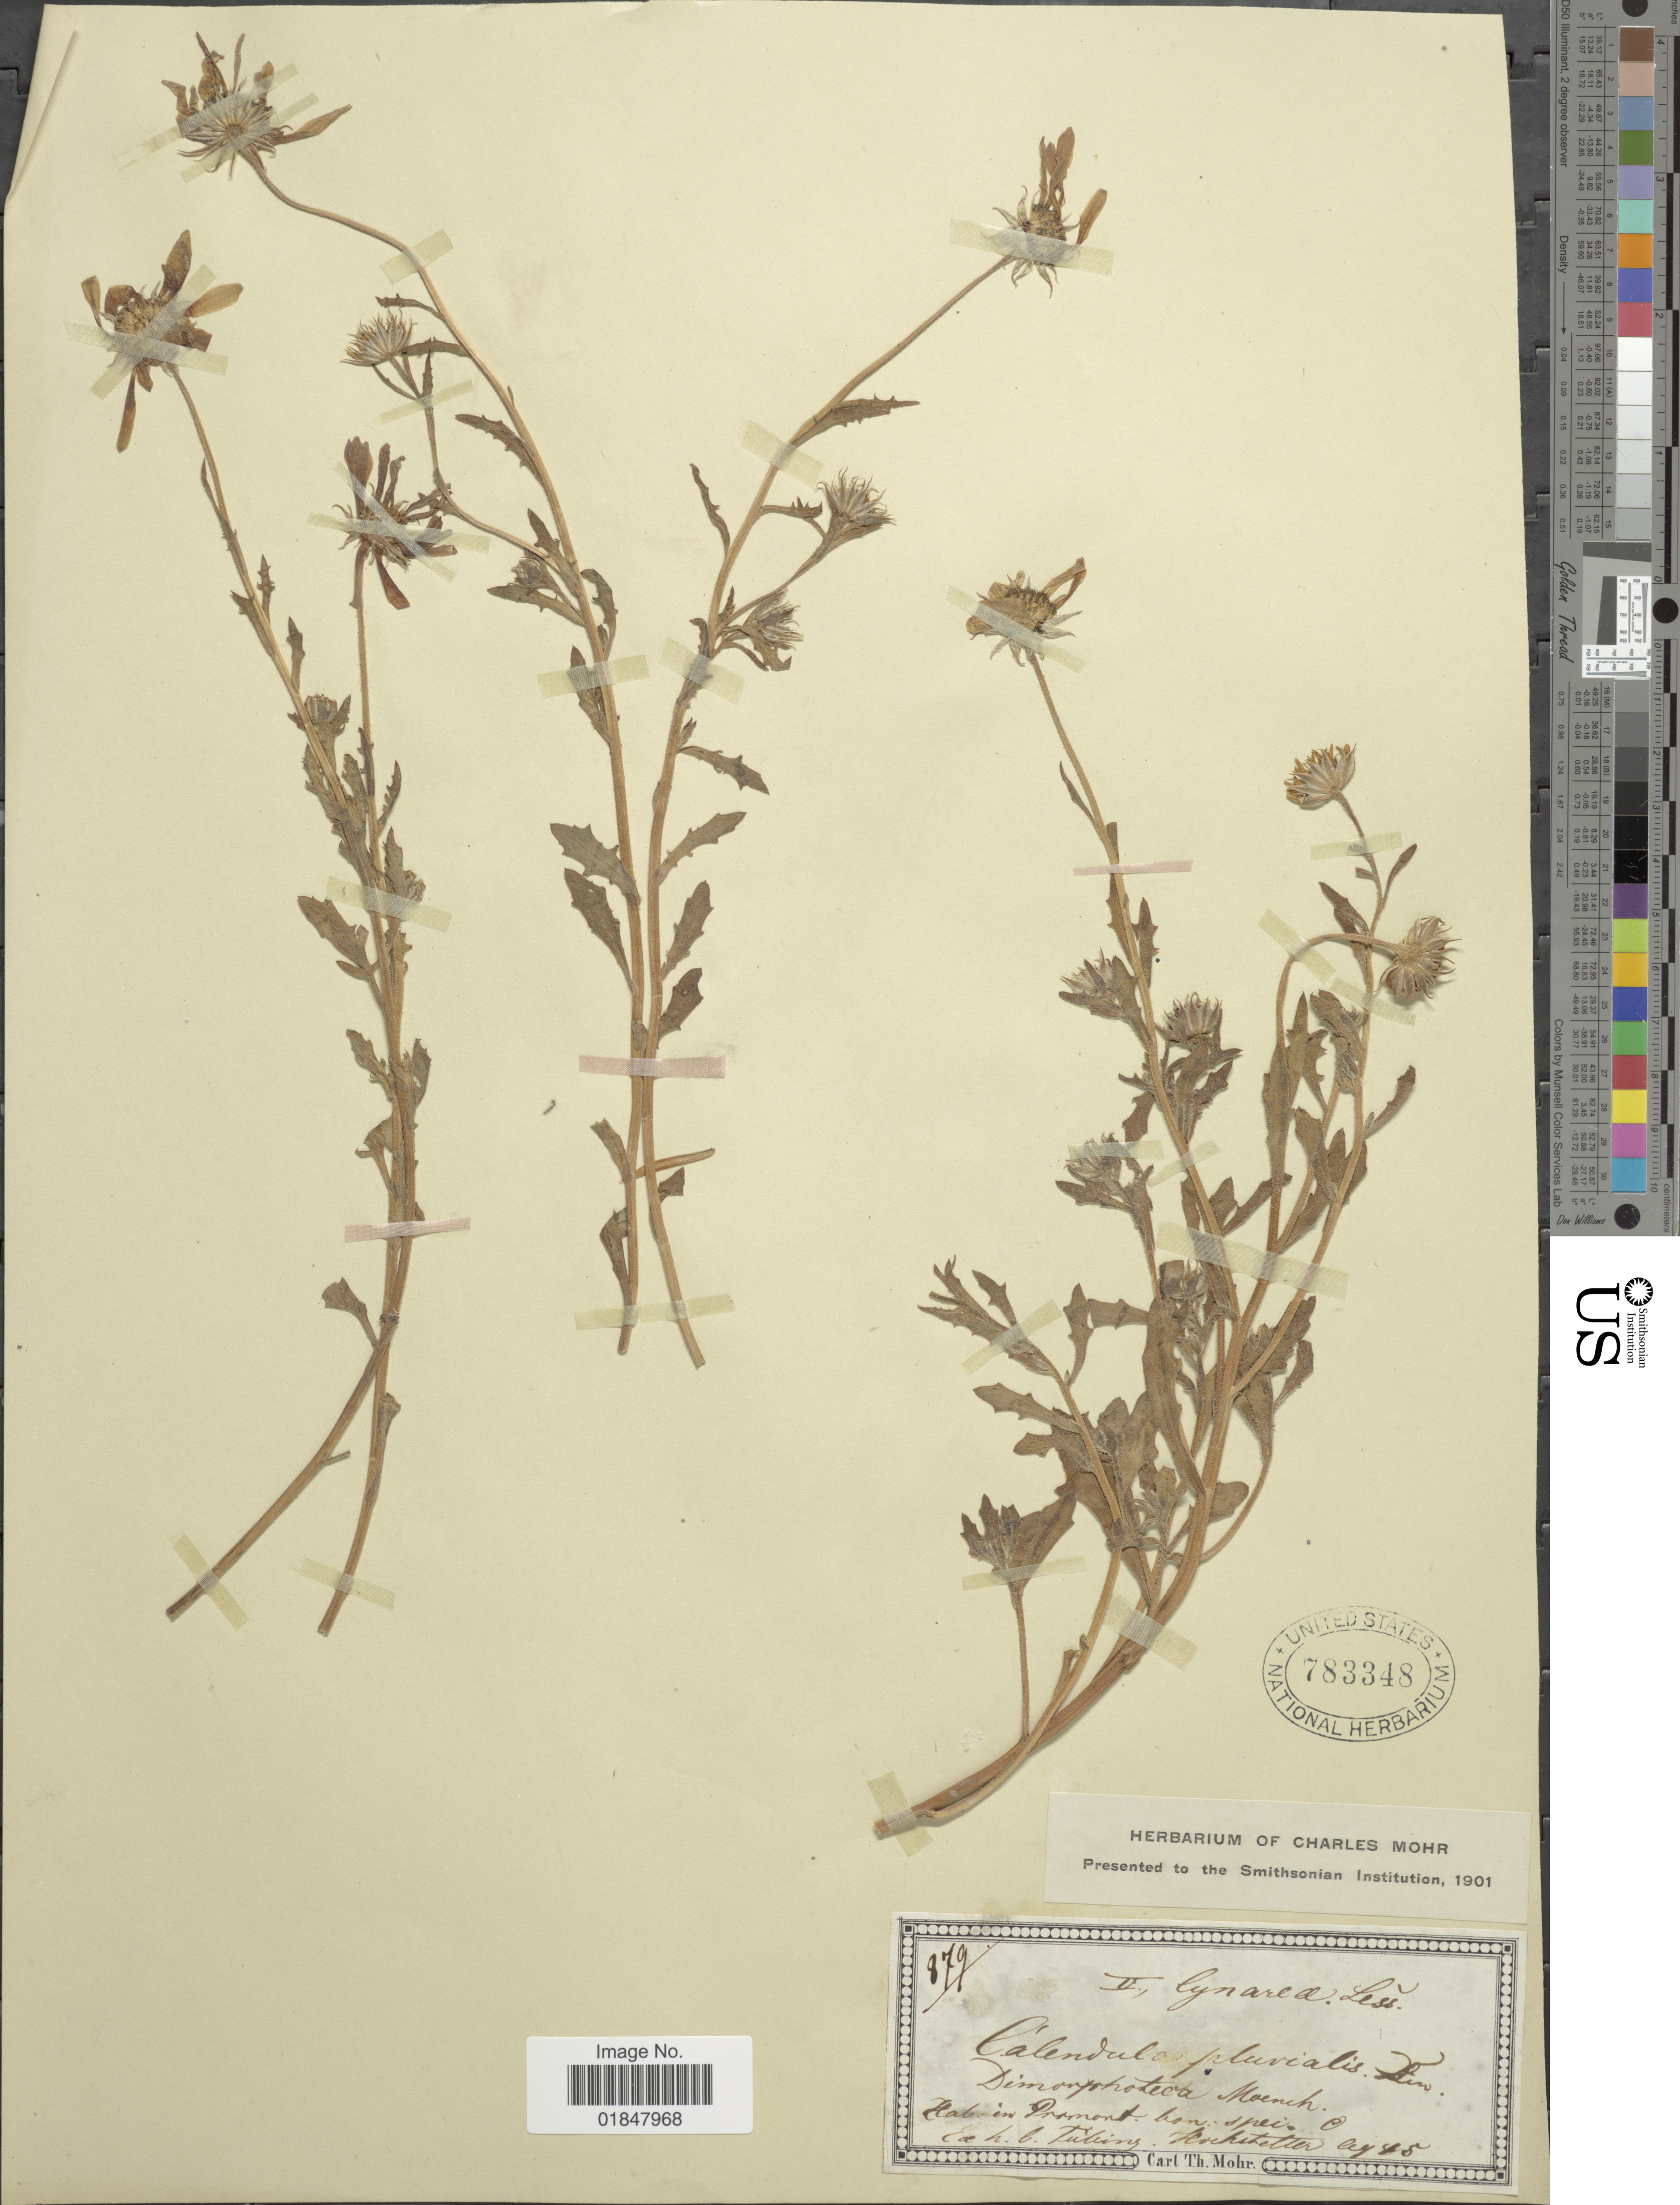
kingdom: Plantae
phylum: Tracheophyta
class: Magnoliopsida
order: Asterales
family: Asteraceae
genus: Dimorphotheca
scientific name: Dimorphotheca pluvialis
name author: (L.) Moench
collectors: -. Hochstetter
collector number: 879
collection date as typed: Transcribed d/m/y: /8/15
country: Germany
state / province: Baden-Württemberg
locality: In Promont bon Spei [interpreted]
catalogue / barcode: US 783348